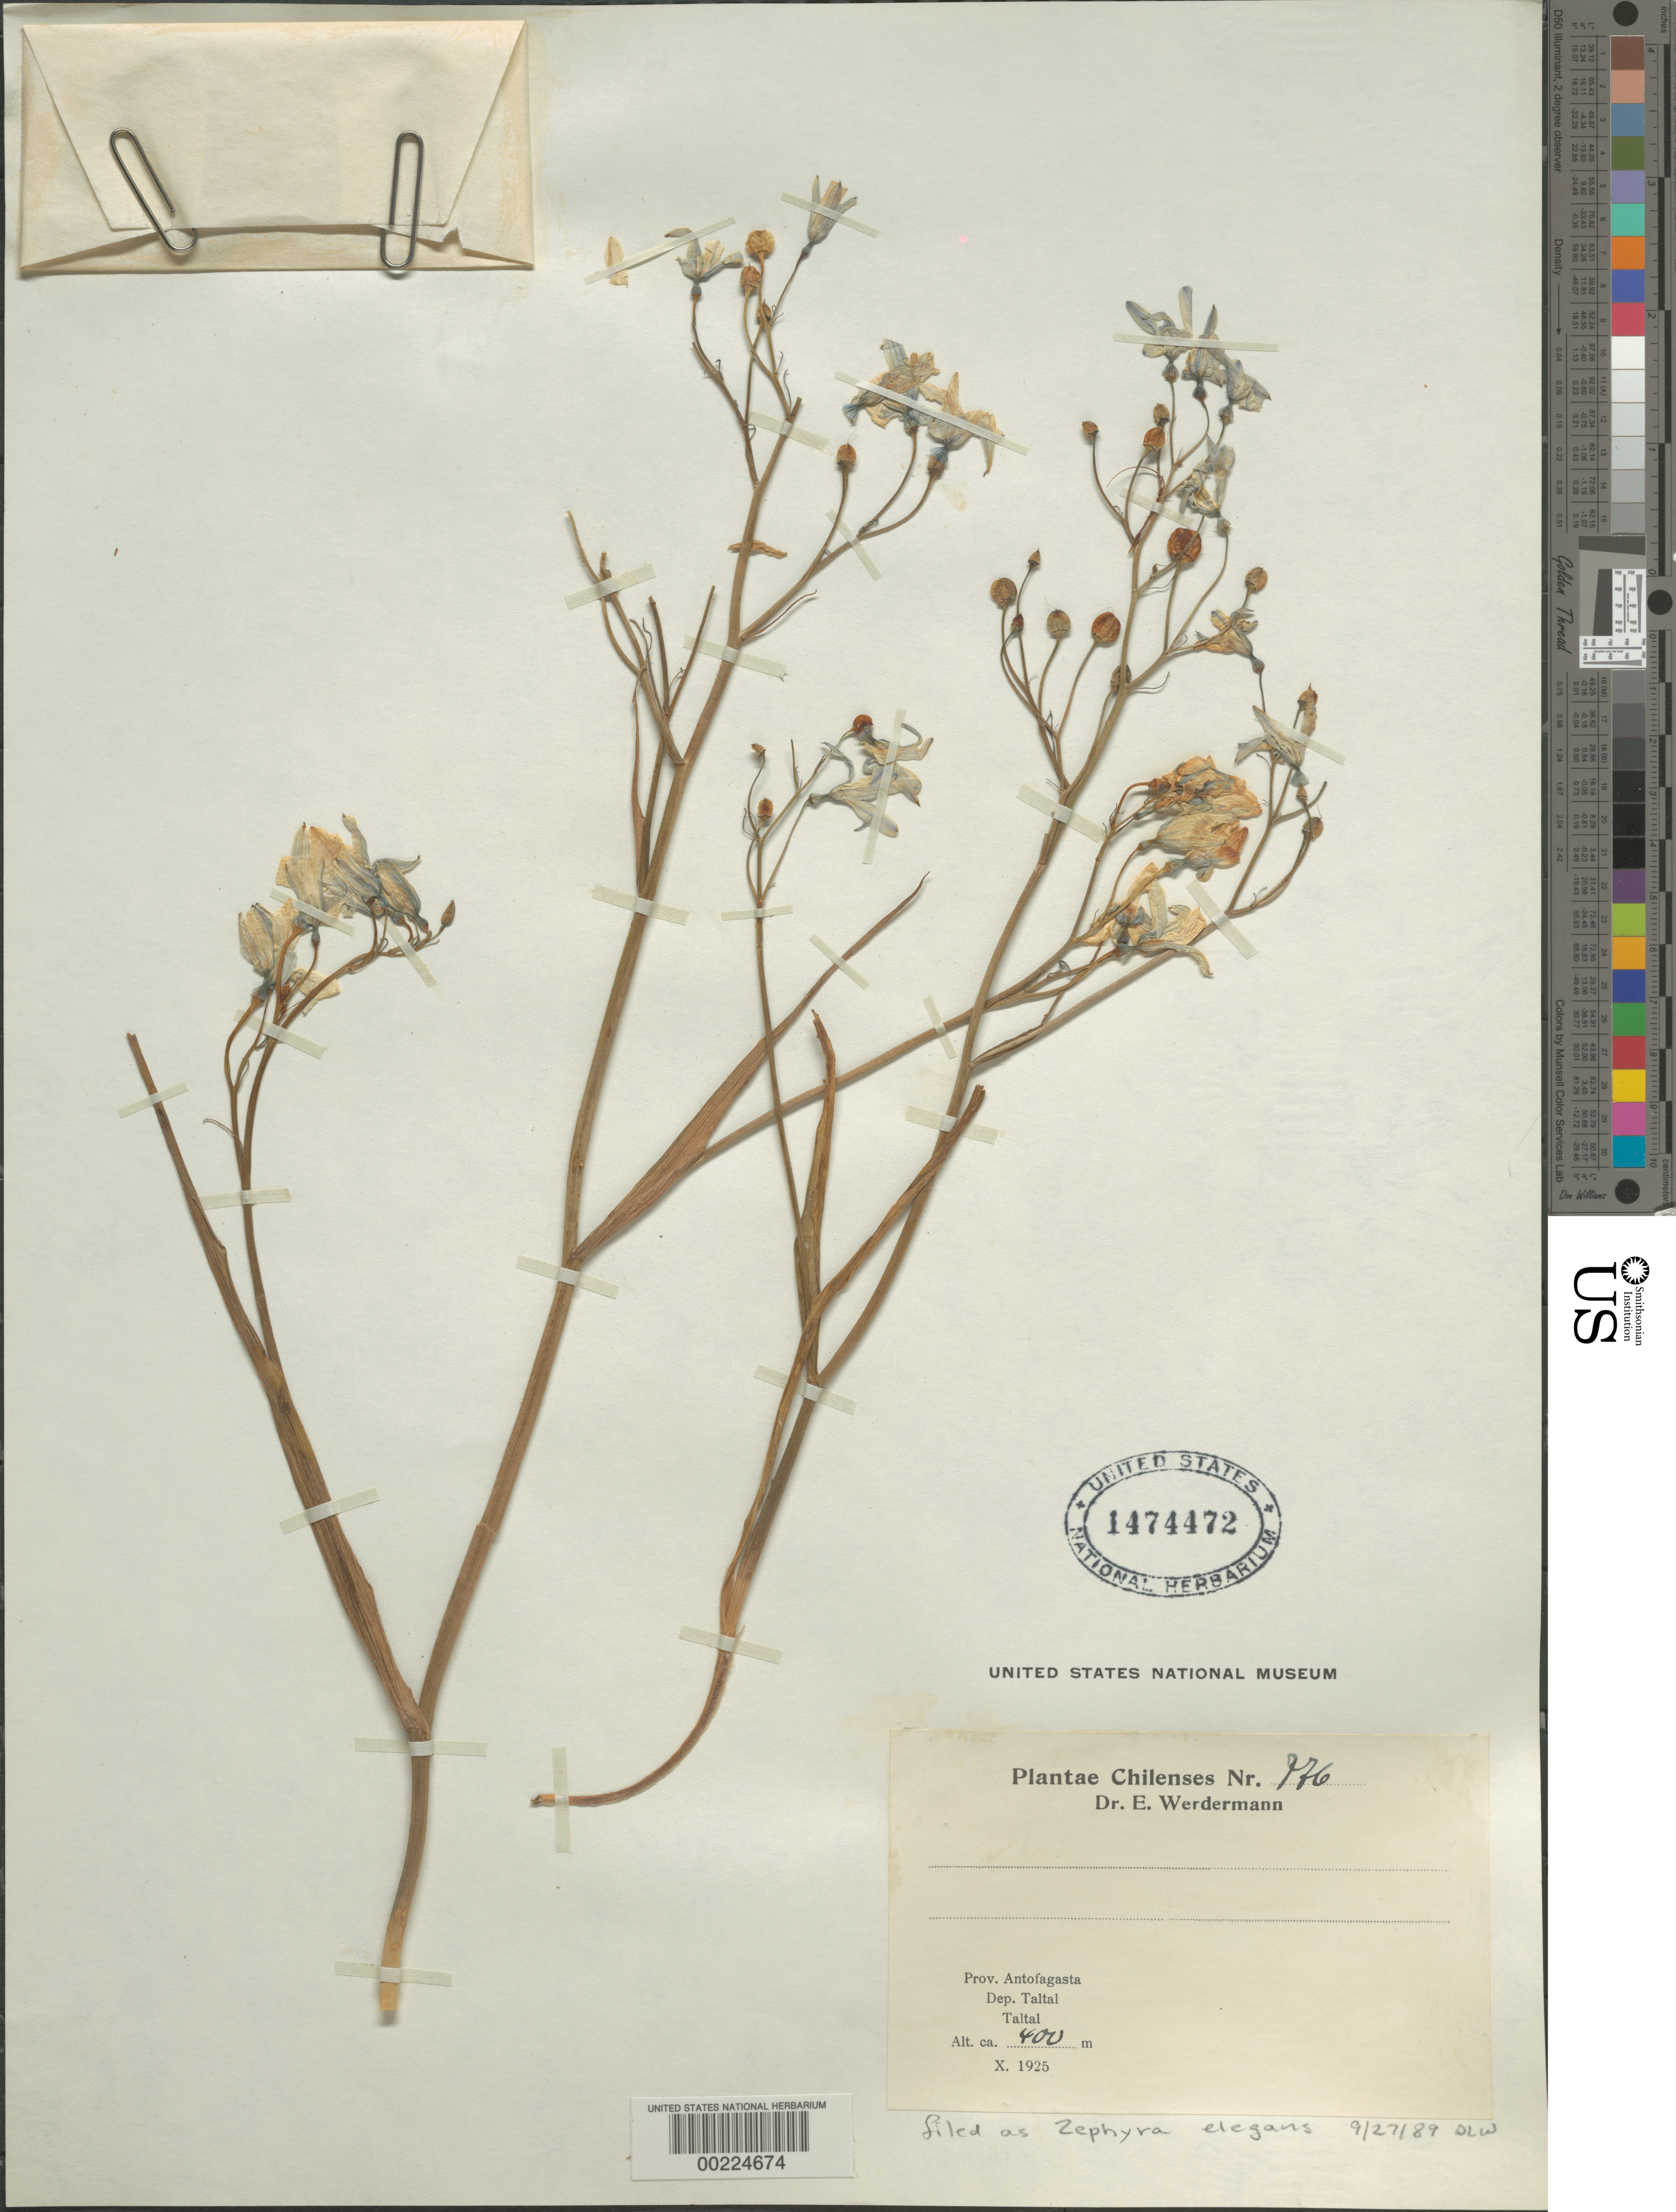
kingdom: Plantae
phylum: Tracheophyta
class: Liliopsida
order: Asparagales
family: Tecophilaeaceae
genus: Zephyra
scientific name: Zephyra elegans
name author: D. Don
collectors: E. Werdermann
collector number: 776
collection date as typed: Oct 1925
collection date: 1925-10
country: Chile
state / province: Antofagasta (II)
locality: Taltal dept., taltal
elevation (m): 400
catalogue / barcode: US 1474472